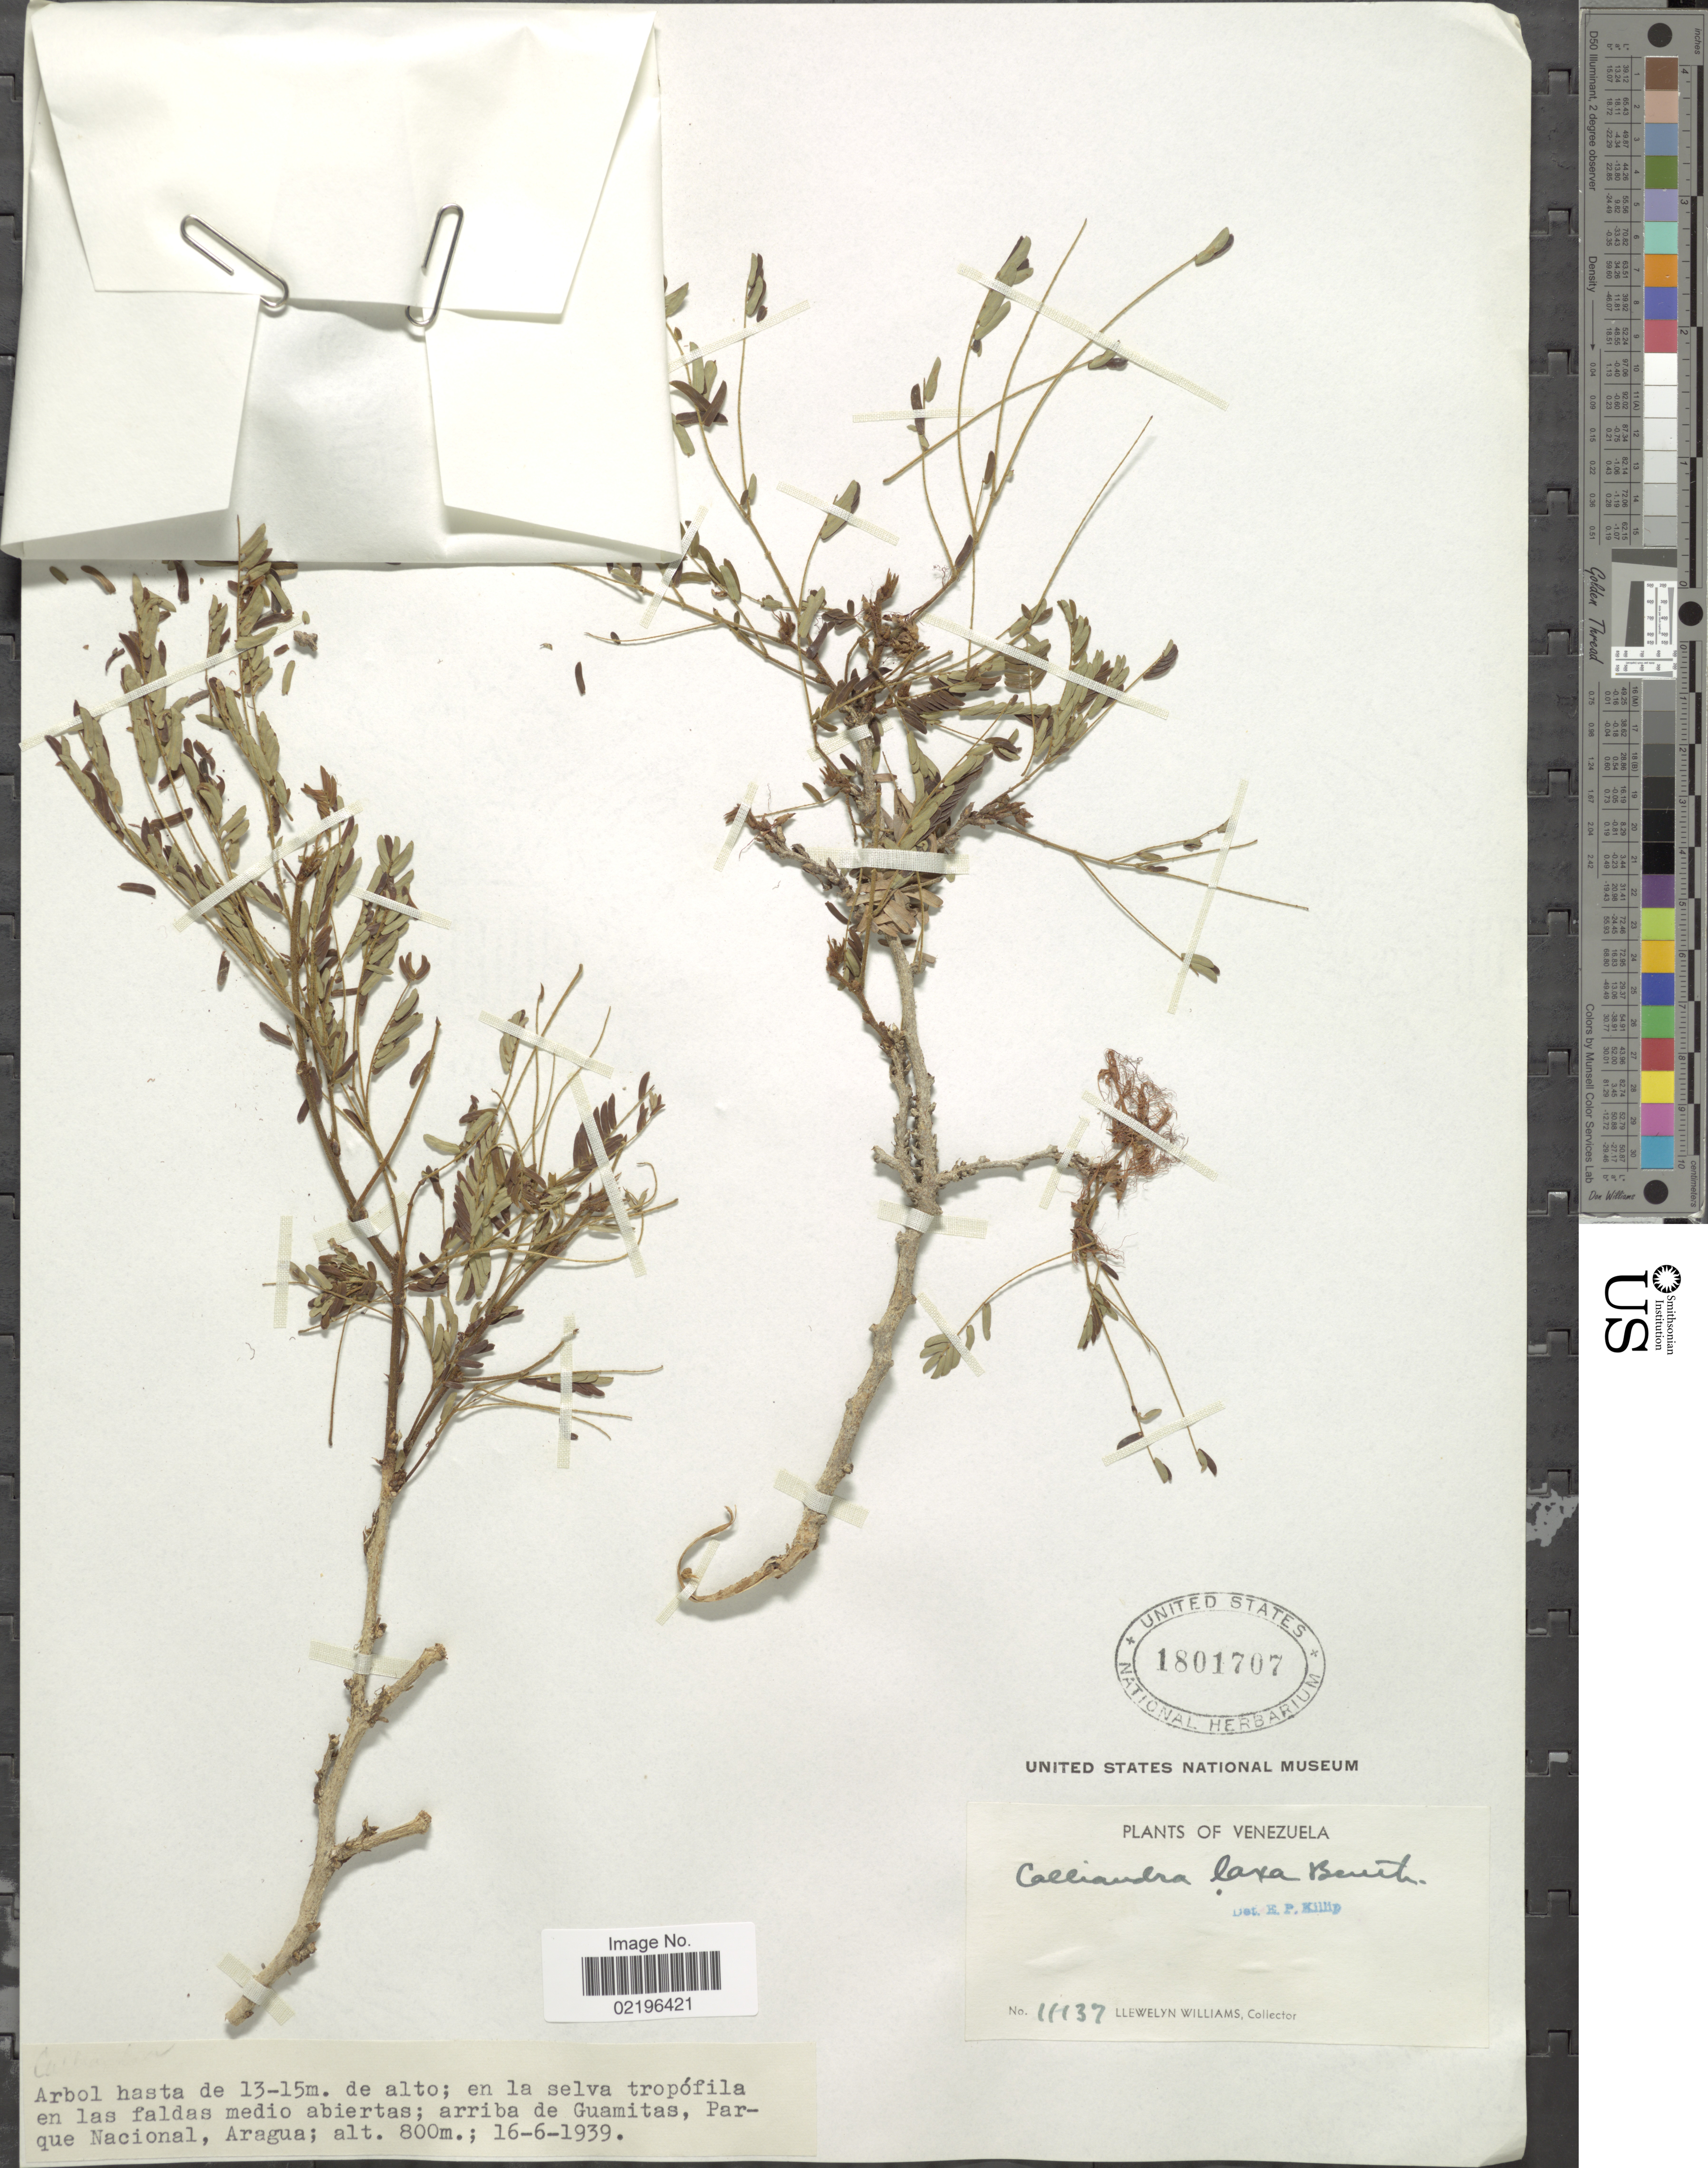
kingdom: Plantae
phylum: Tracheophyta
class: Magnoliopsida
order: Fabales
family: Fabaceae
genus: Calliandra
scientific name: Calliandra laxa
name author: (Willd.) Benth.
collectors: Ll. Williams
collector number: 11137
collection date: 1939-06-16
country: Venezuela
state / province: Aragua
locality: Arriba de Guamitas, Parque Nacional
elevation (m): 800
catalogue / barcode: US 1801707